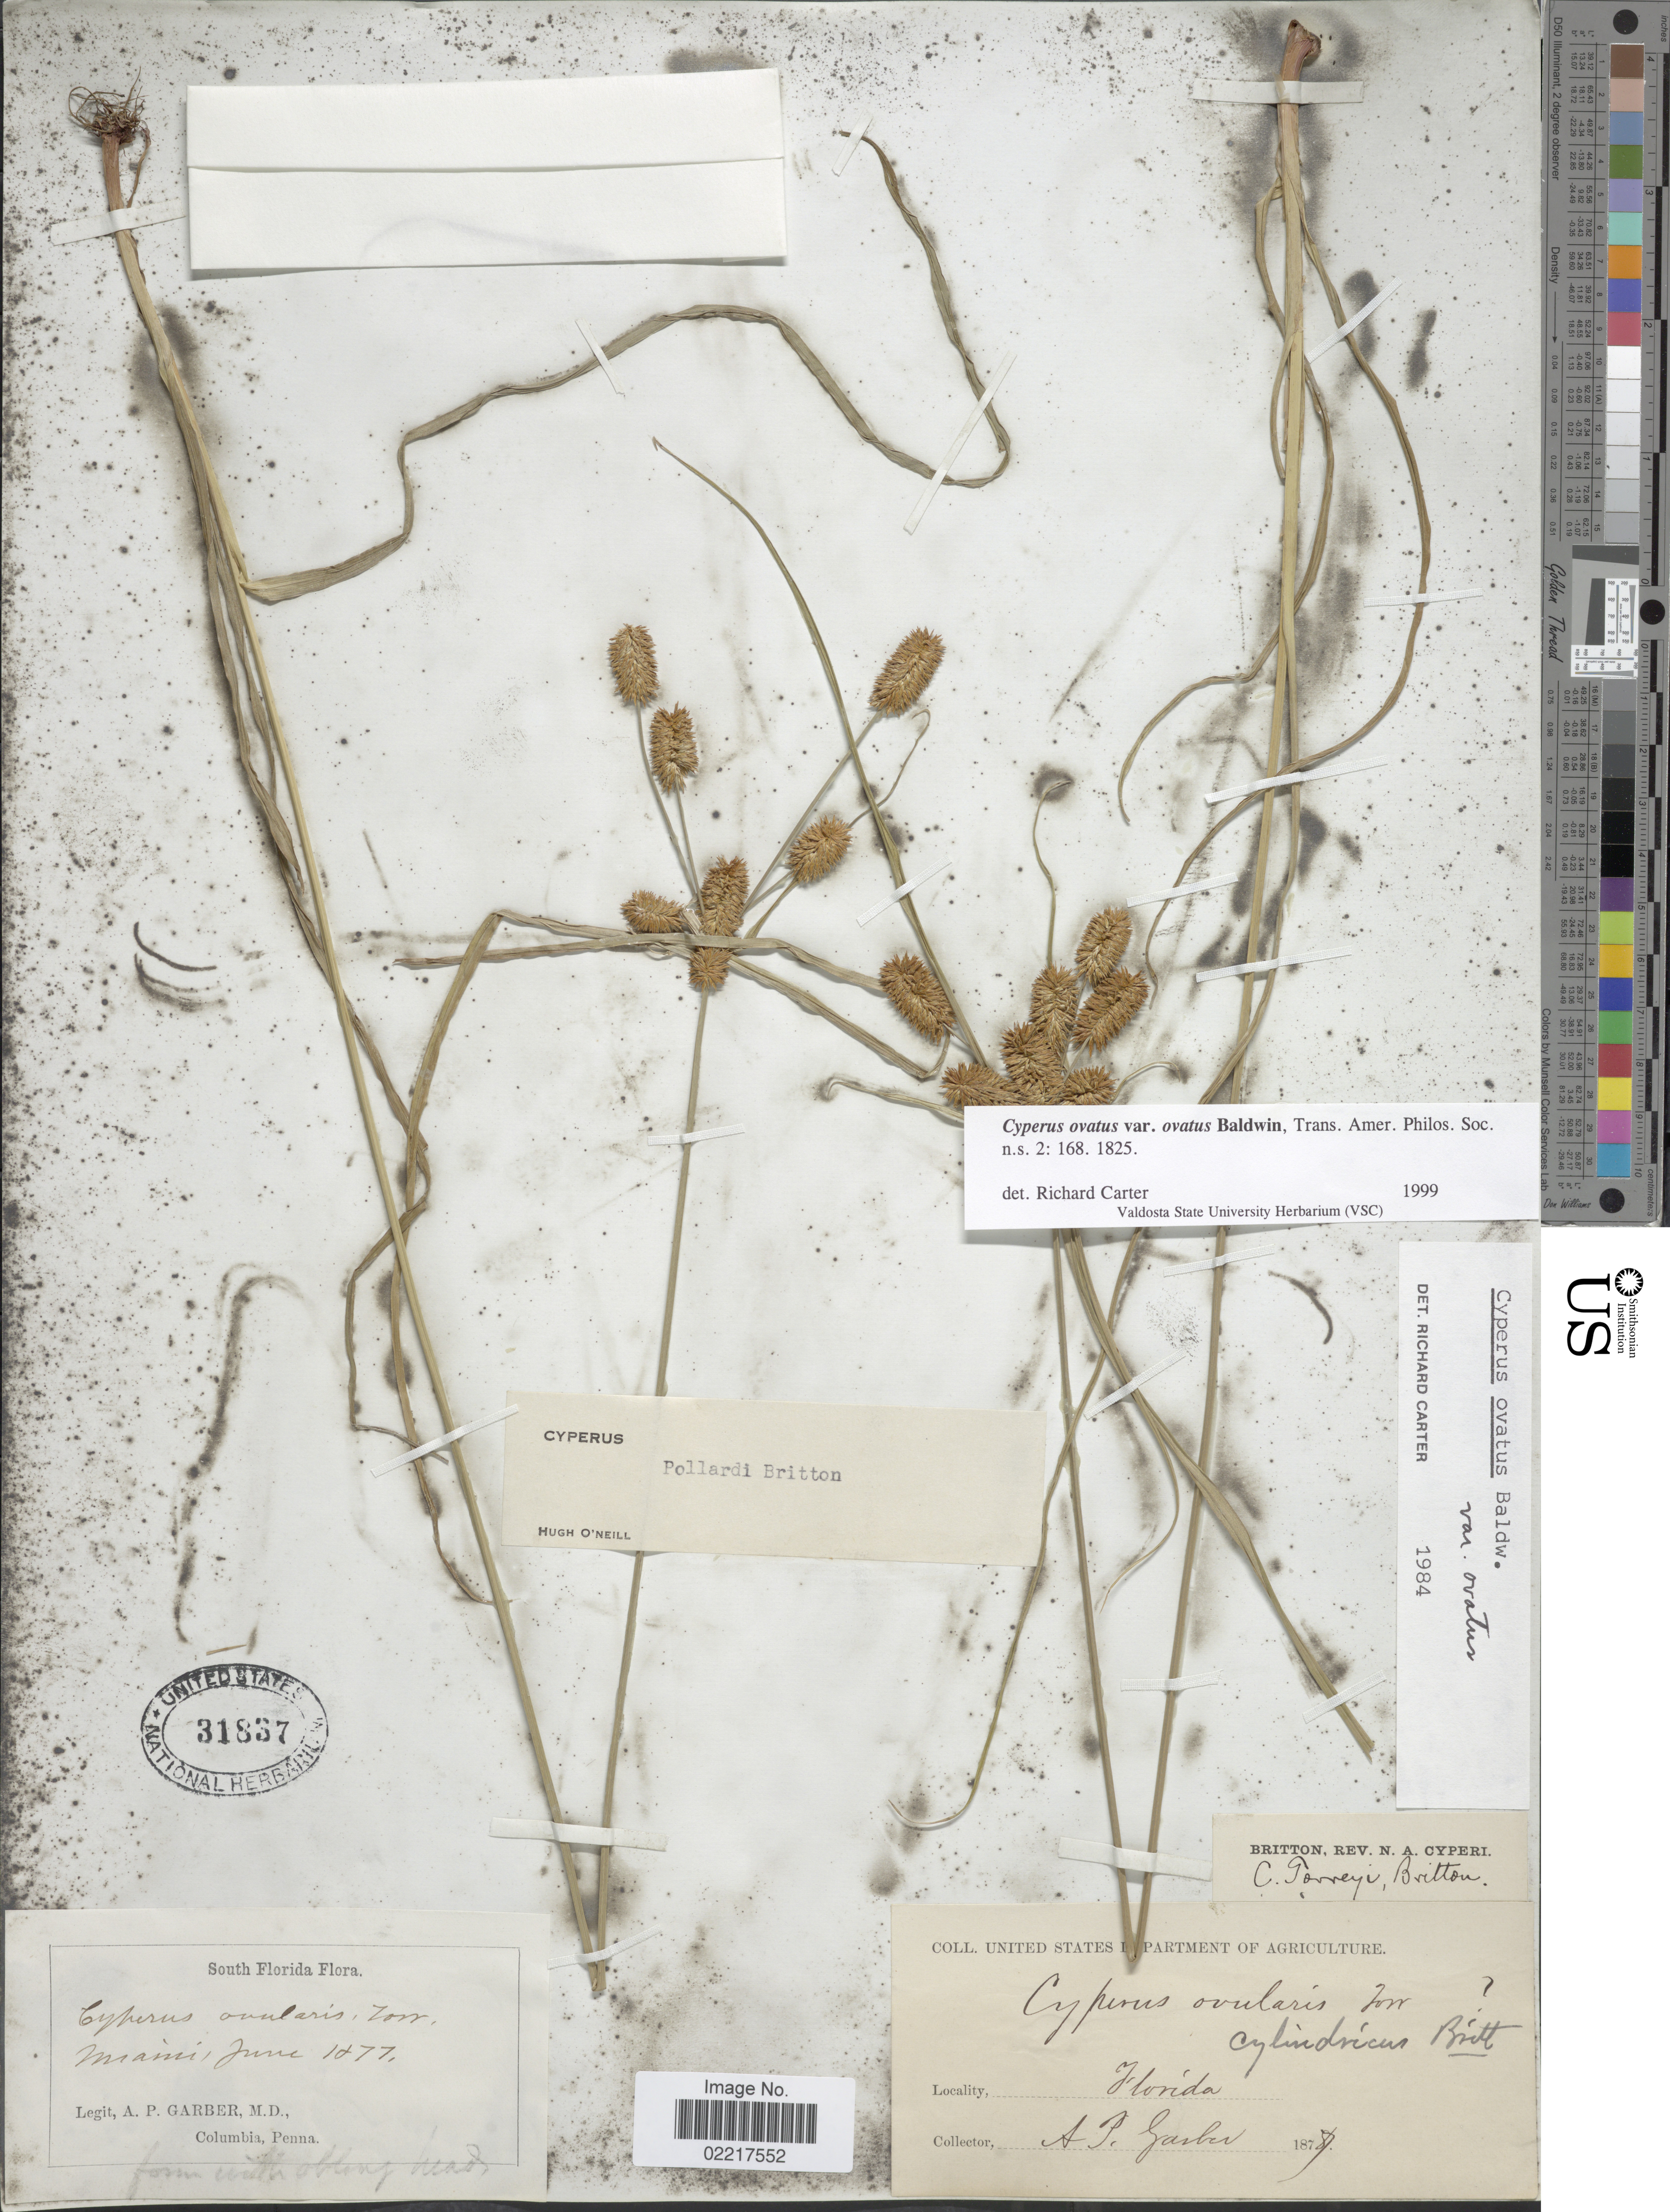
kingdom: Plantae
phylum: Tracheophyta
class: Liliopsida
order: Poales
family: Cyperaceae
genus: Cyperus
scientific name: Cyperus ovatus var. ovatus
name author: Baldwin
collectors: A. P. Garber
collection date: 1877-06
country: United States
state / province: Florida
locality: South Florida, Miami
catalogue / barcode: US 31837